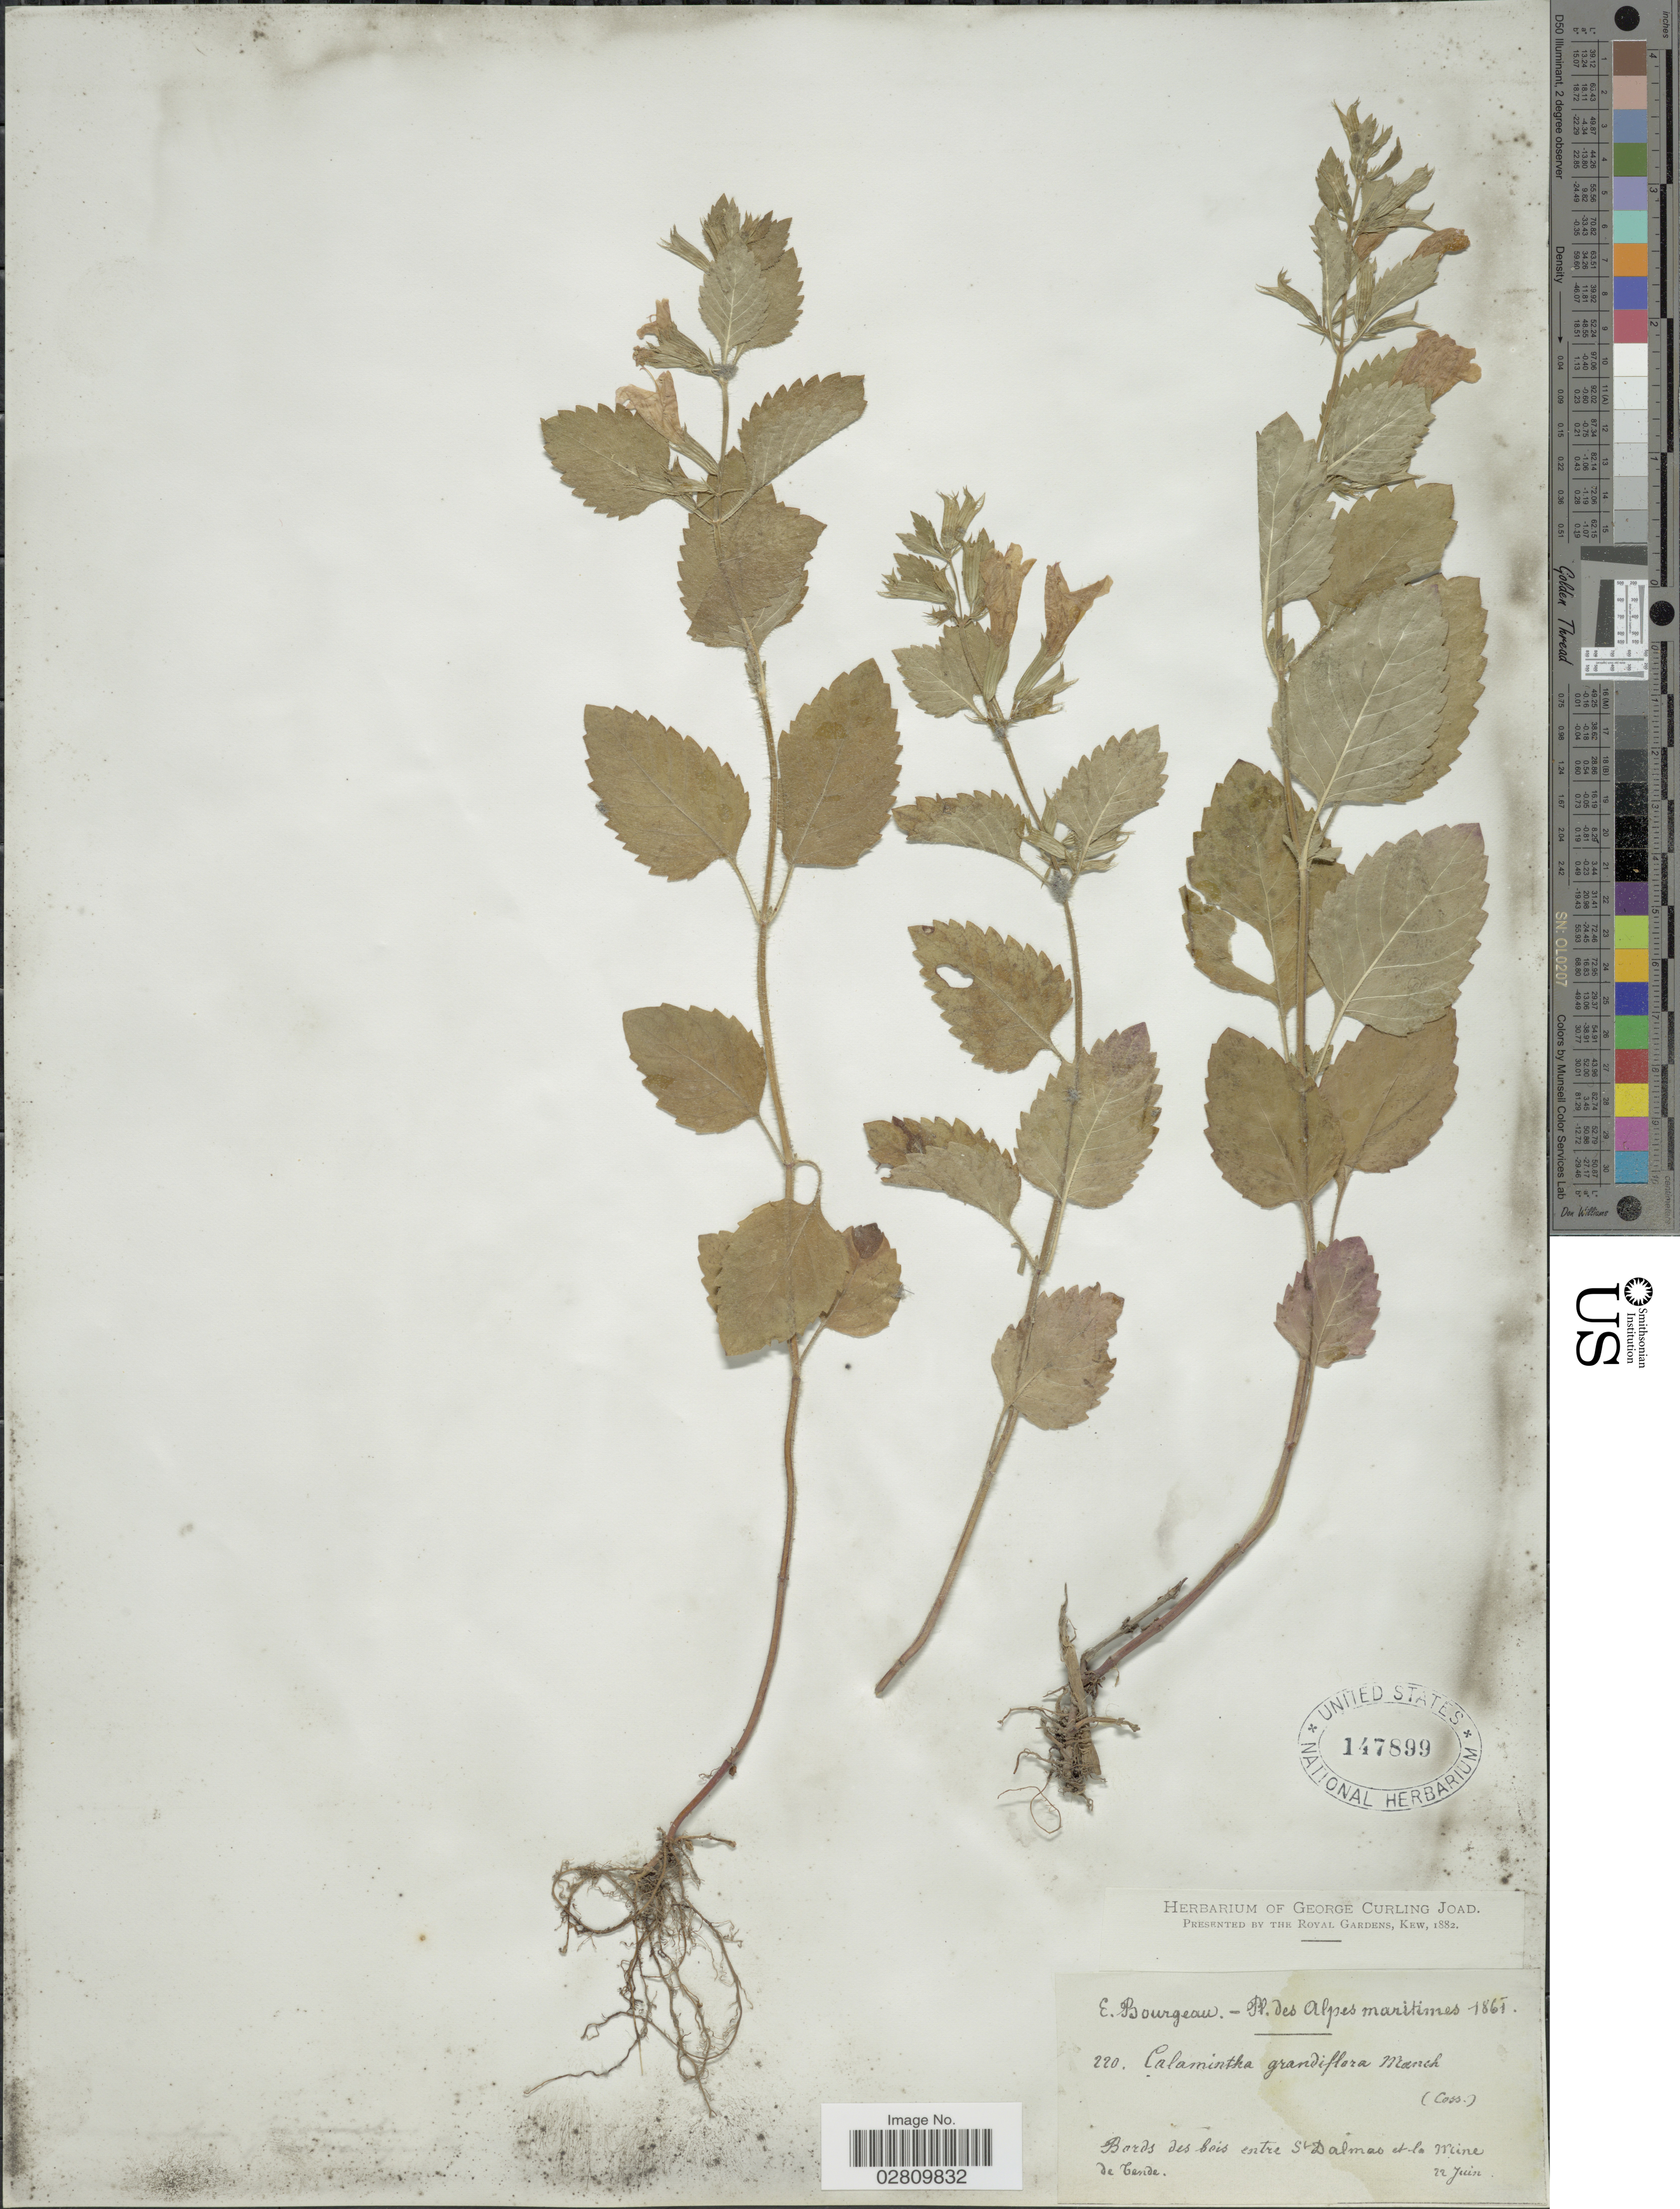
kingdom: Plantae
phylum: Tracheophyta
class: Magnoliopsida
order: Lamiales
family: Lamiaceae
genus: Calamintha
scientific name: Calamintha grandiflora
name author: (L.) Moench.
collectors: E. Bourgeau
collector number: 220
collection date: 1861-06-22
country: France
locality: Alpes maritimes. Bords des bois entre St. Dalmas et la Mine de Tende.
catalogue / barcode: US 147899